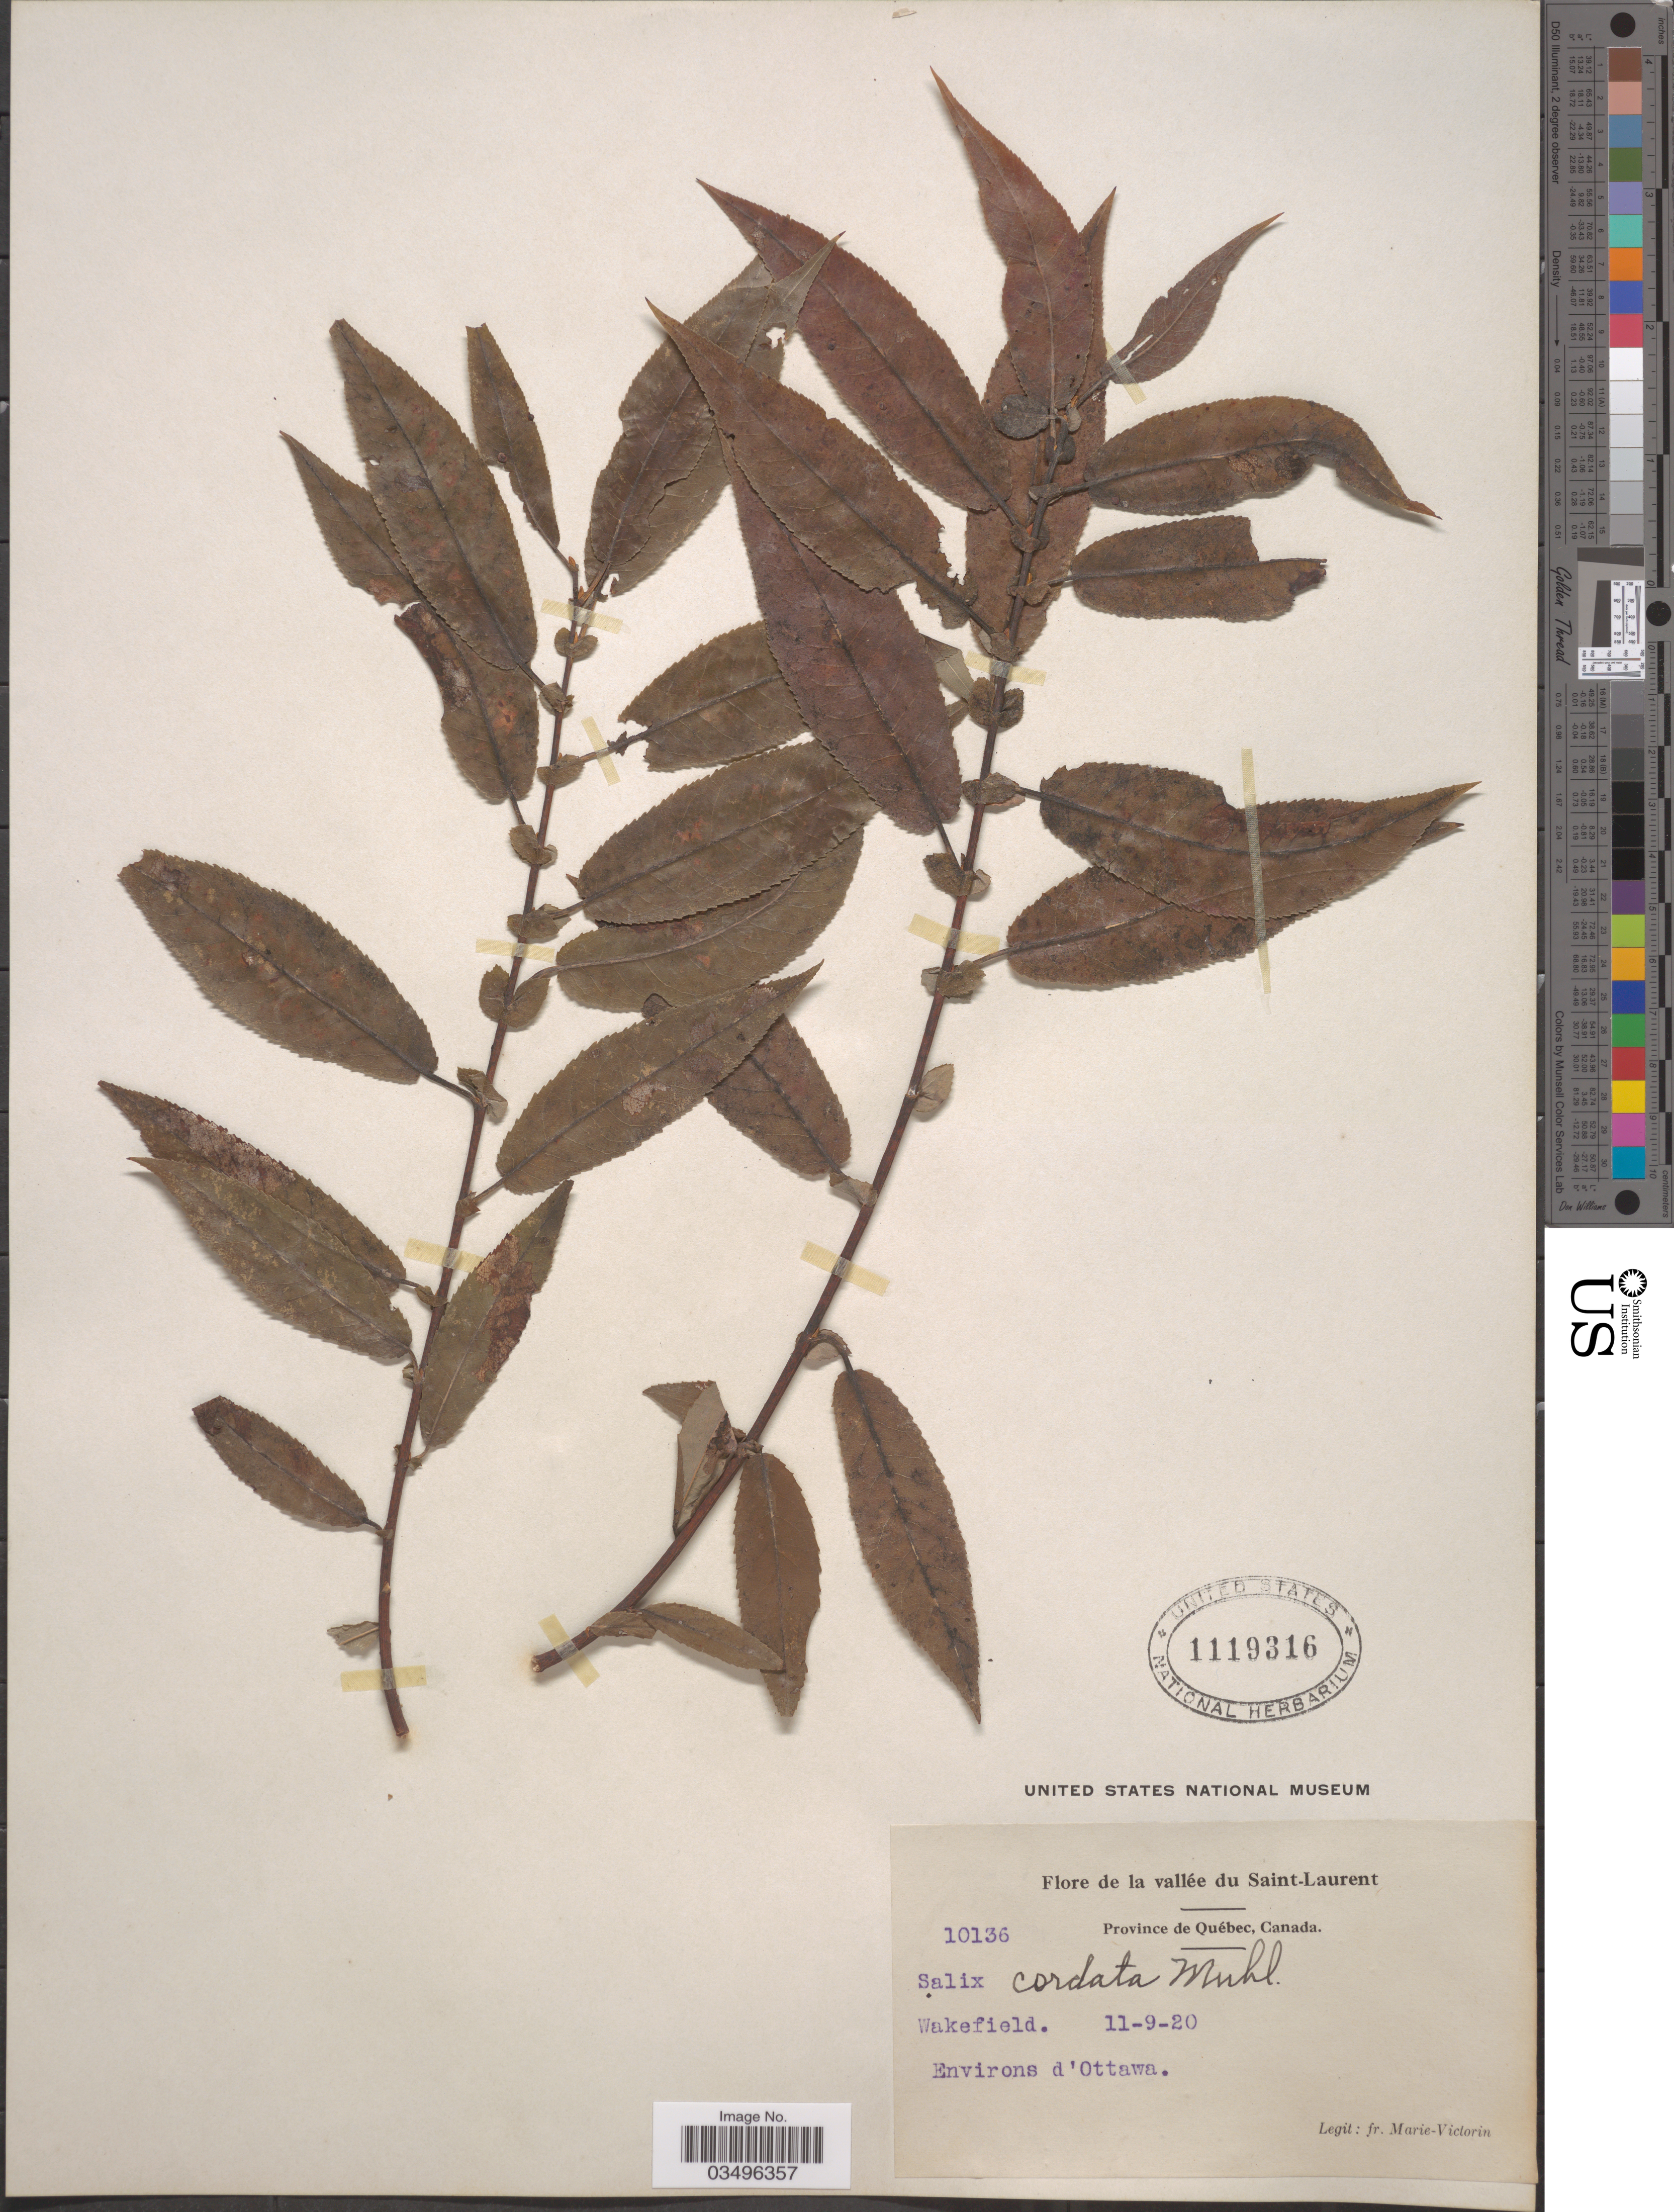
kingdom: Plantae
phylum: Tracheophyta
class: Magnoliopsida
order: Malpighiales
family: Salicaceae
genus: Salix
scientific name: Salix cordata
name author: Michx.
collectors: F. Marie-Victorin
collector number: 10136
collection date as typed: Transcribed d/m/y: 11/9/20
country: Canada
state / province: Quebec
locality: La Vallée du Saint-Laurent. Province de Québec. Wakefield. Environs d'Ottawa.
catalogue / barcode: US 1119316